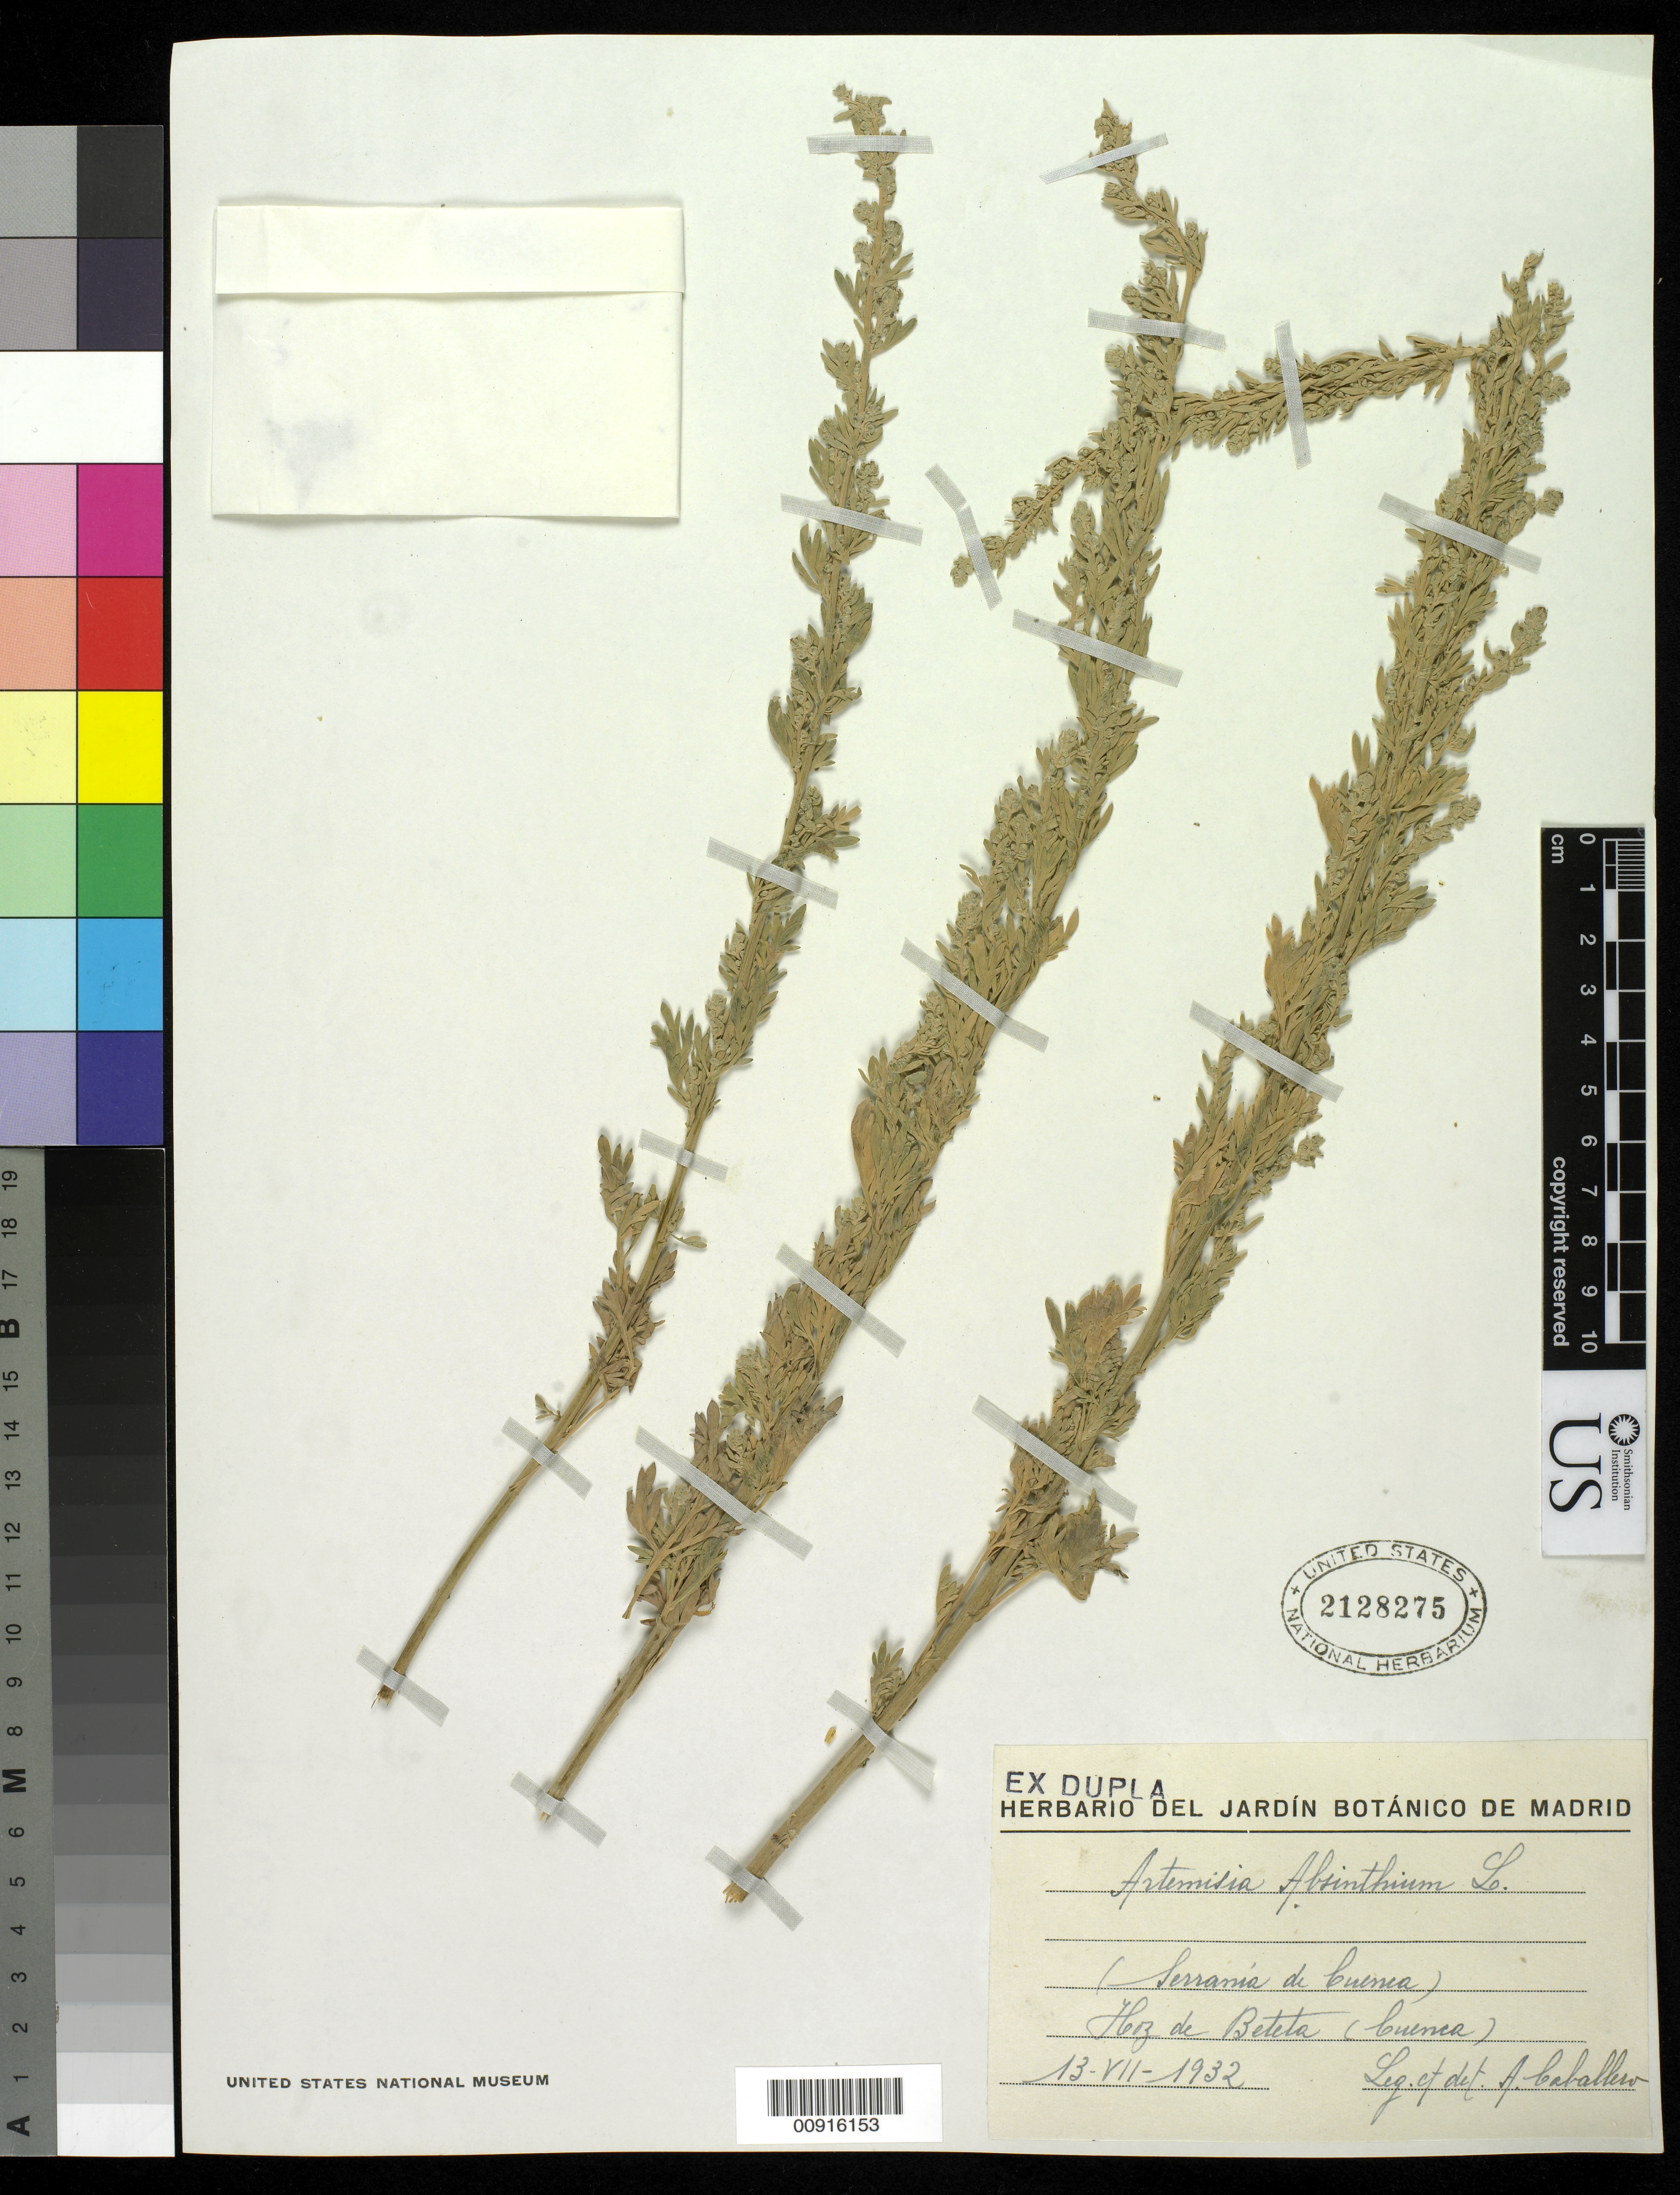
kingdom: Plantae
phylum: Tracheophyta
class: Magnoliopsida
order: Asterales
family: Asteraceae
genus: Artemisia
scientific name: Artemisia absinthium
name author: L.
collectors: A. Caballero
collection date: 1932-07-13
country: Spain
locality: Serrania de Cuenea, Herz de Beteta (Cuenea)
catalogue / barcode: US 2128275